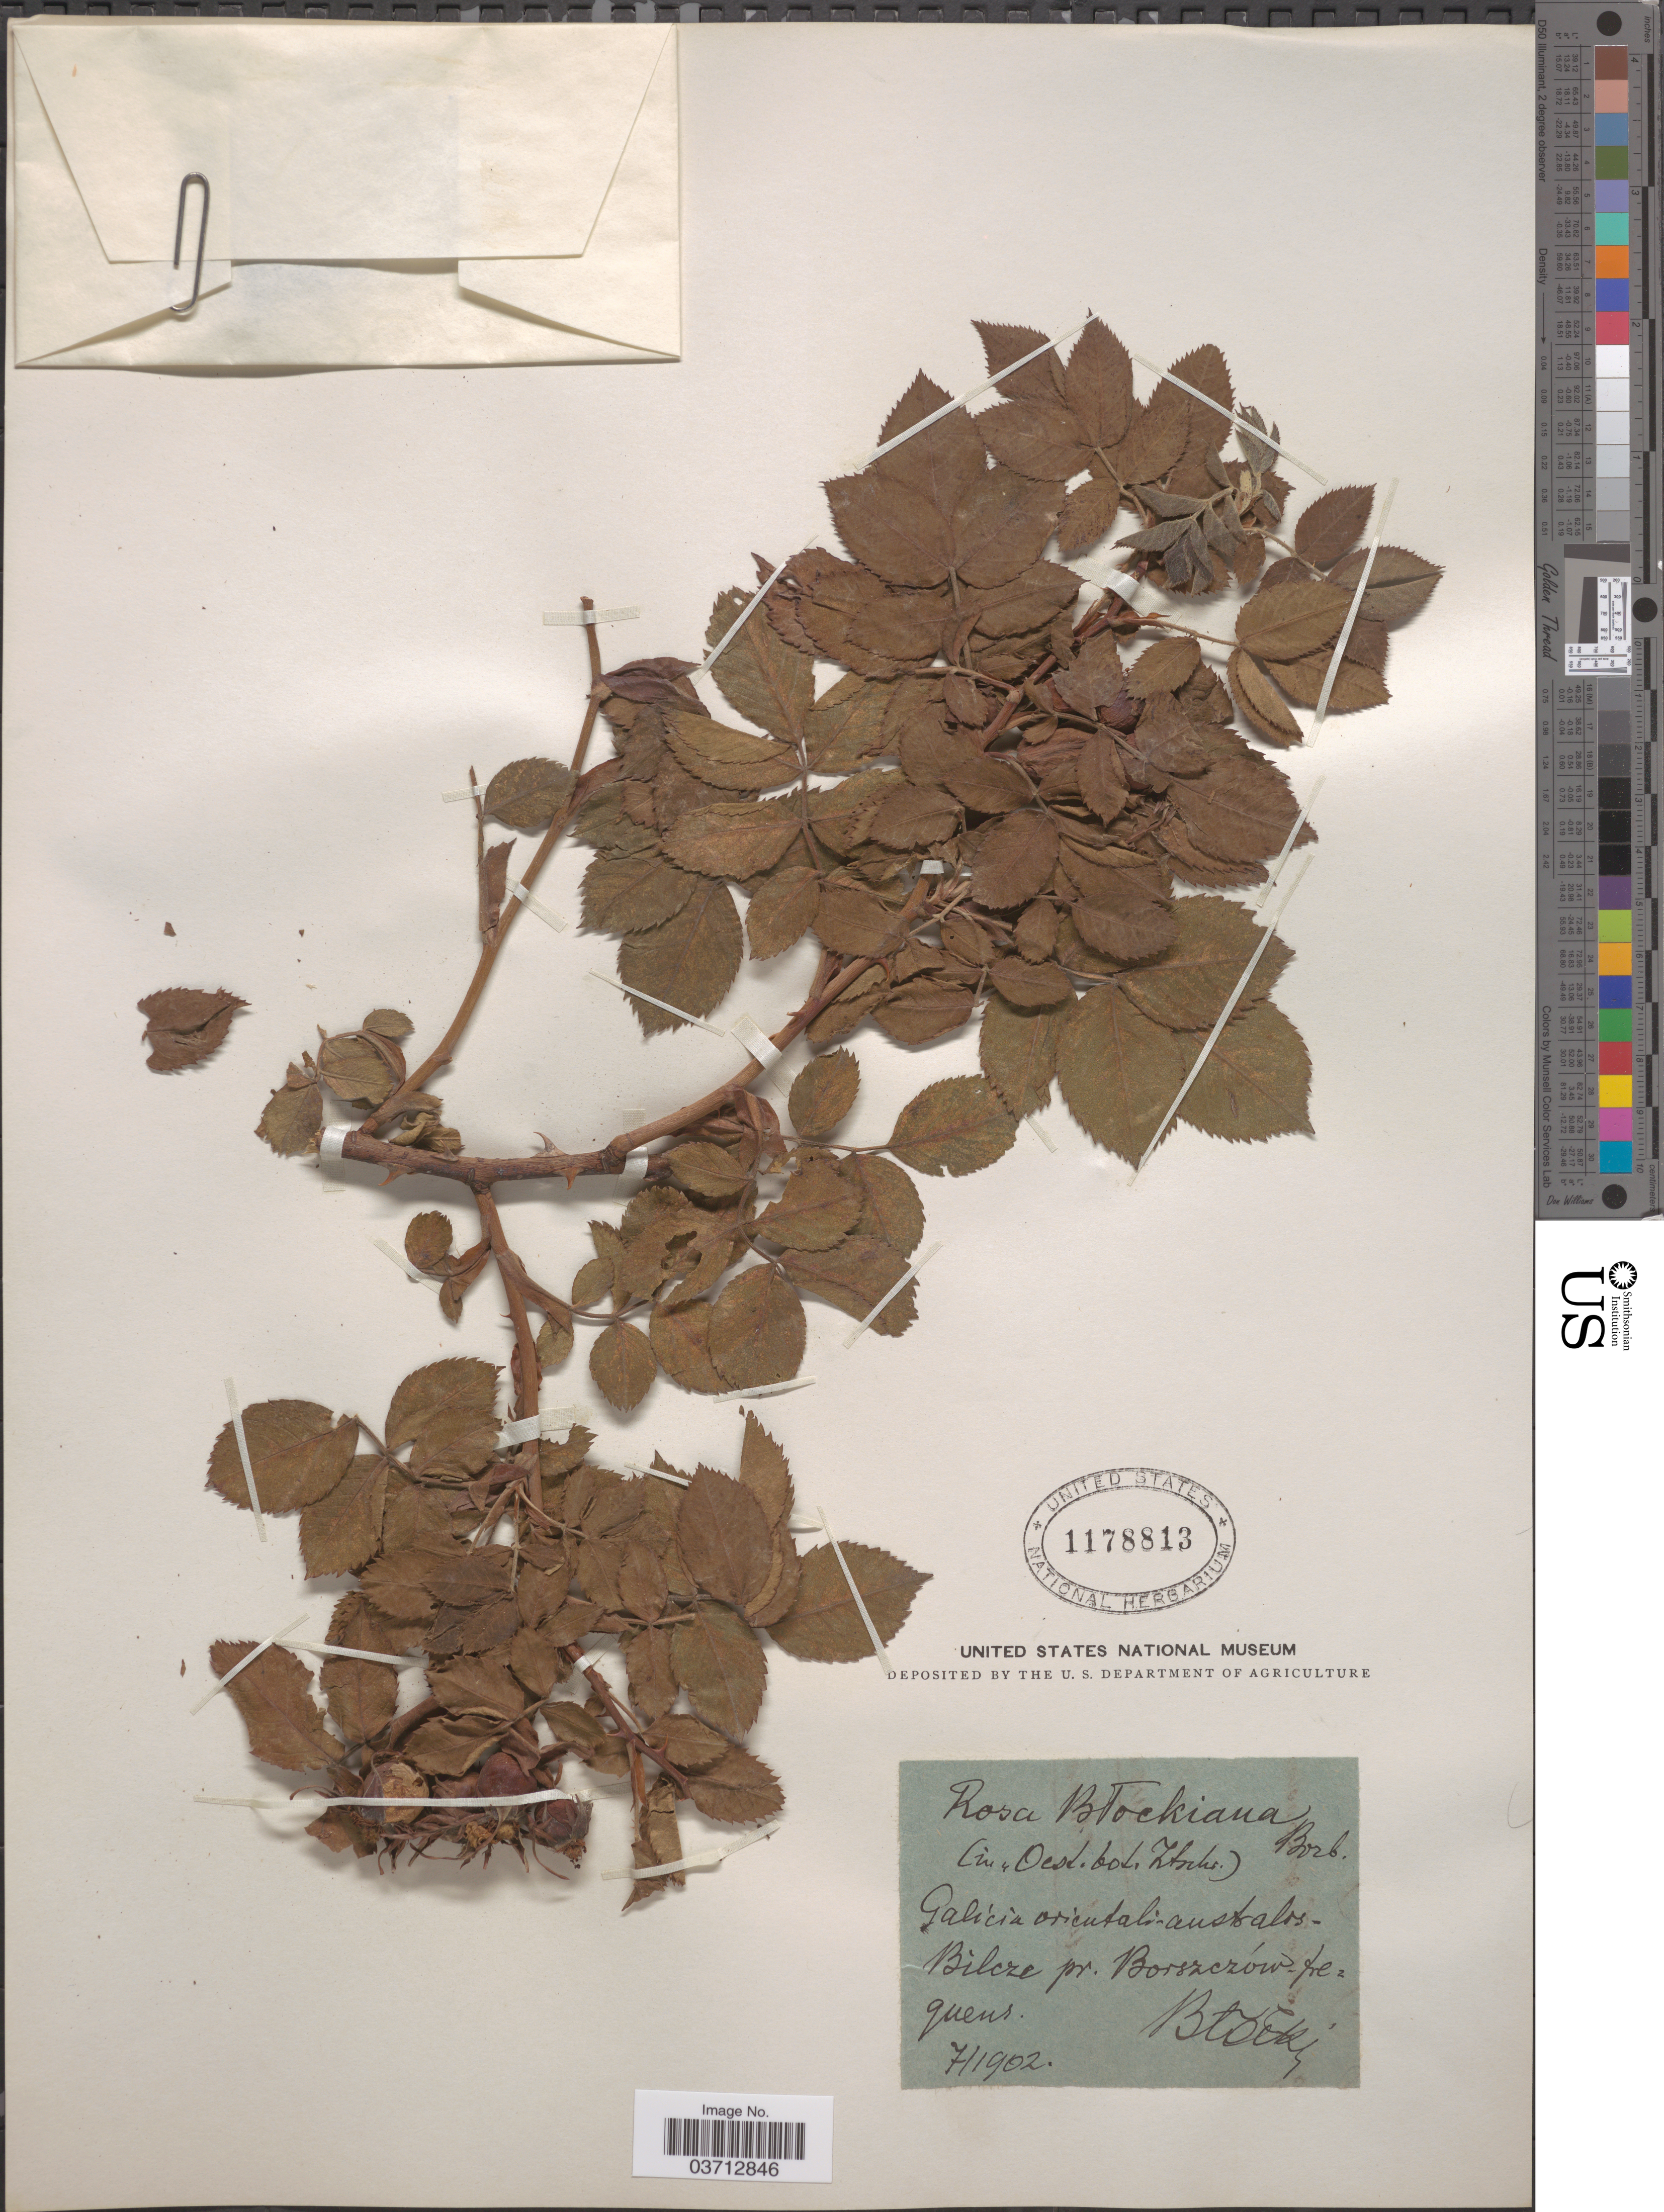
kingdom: Plantae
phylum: Tracheophyta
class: Magnoliopsida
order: Rosales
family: Rosaceae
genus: Rosa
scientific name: Rosa blockiana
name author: Borbás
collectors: Blocki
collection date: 1902-07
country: Ukraine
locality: Galicia orientali-australes- Bilcze pr. Borszczów frequens.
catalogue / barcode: US 1178813